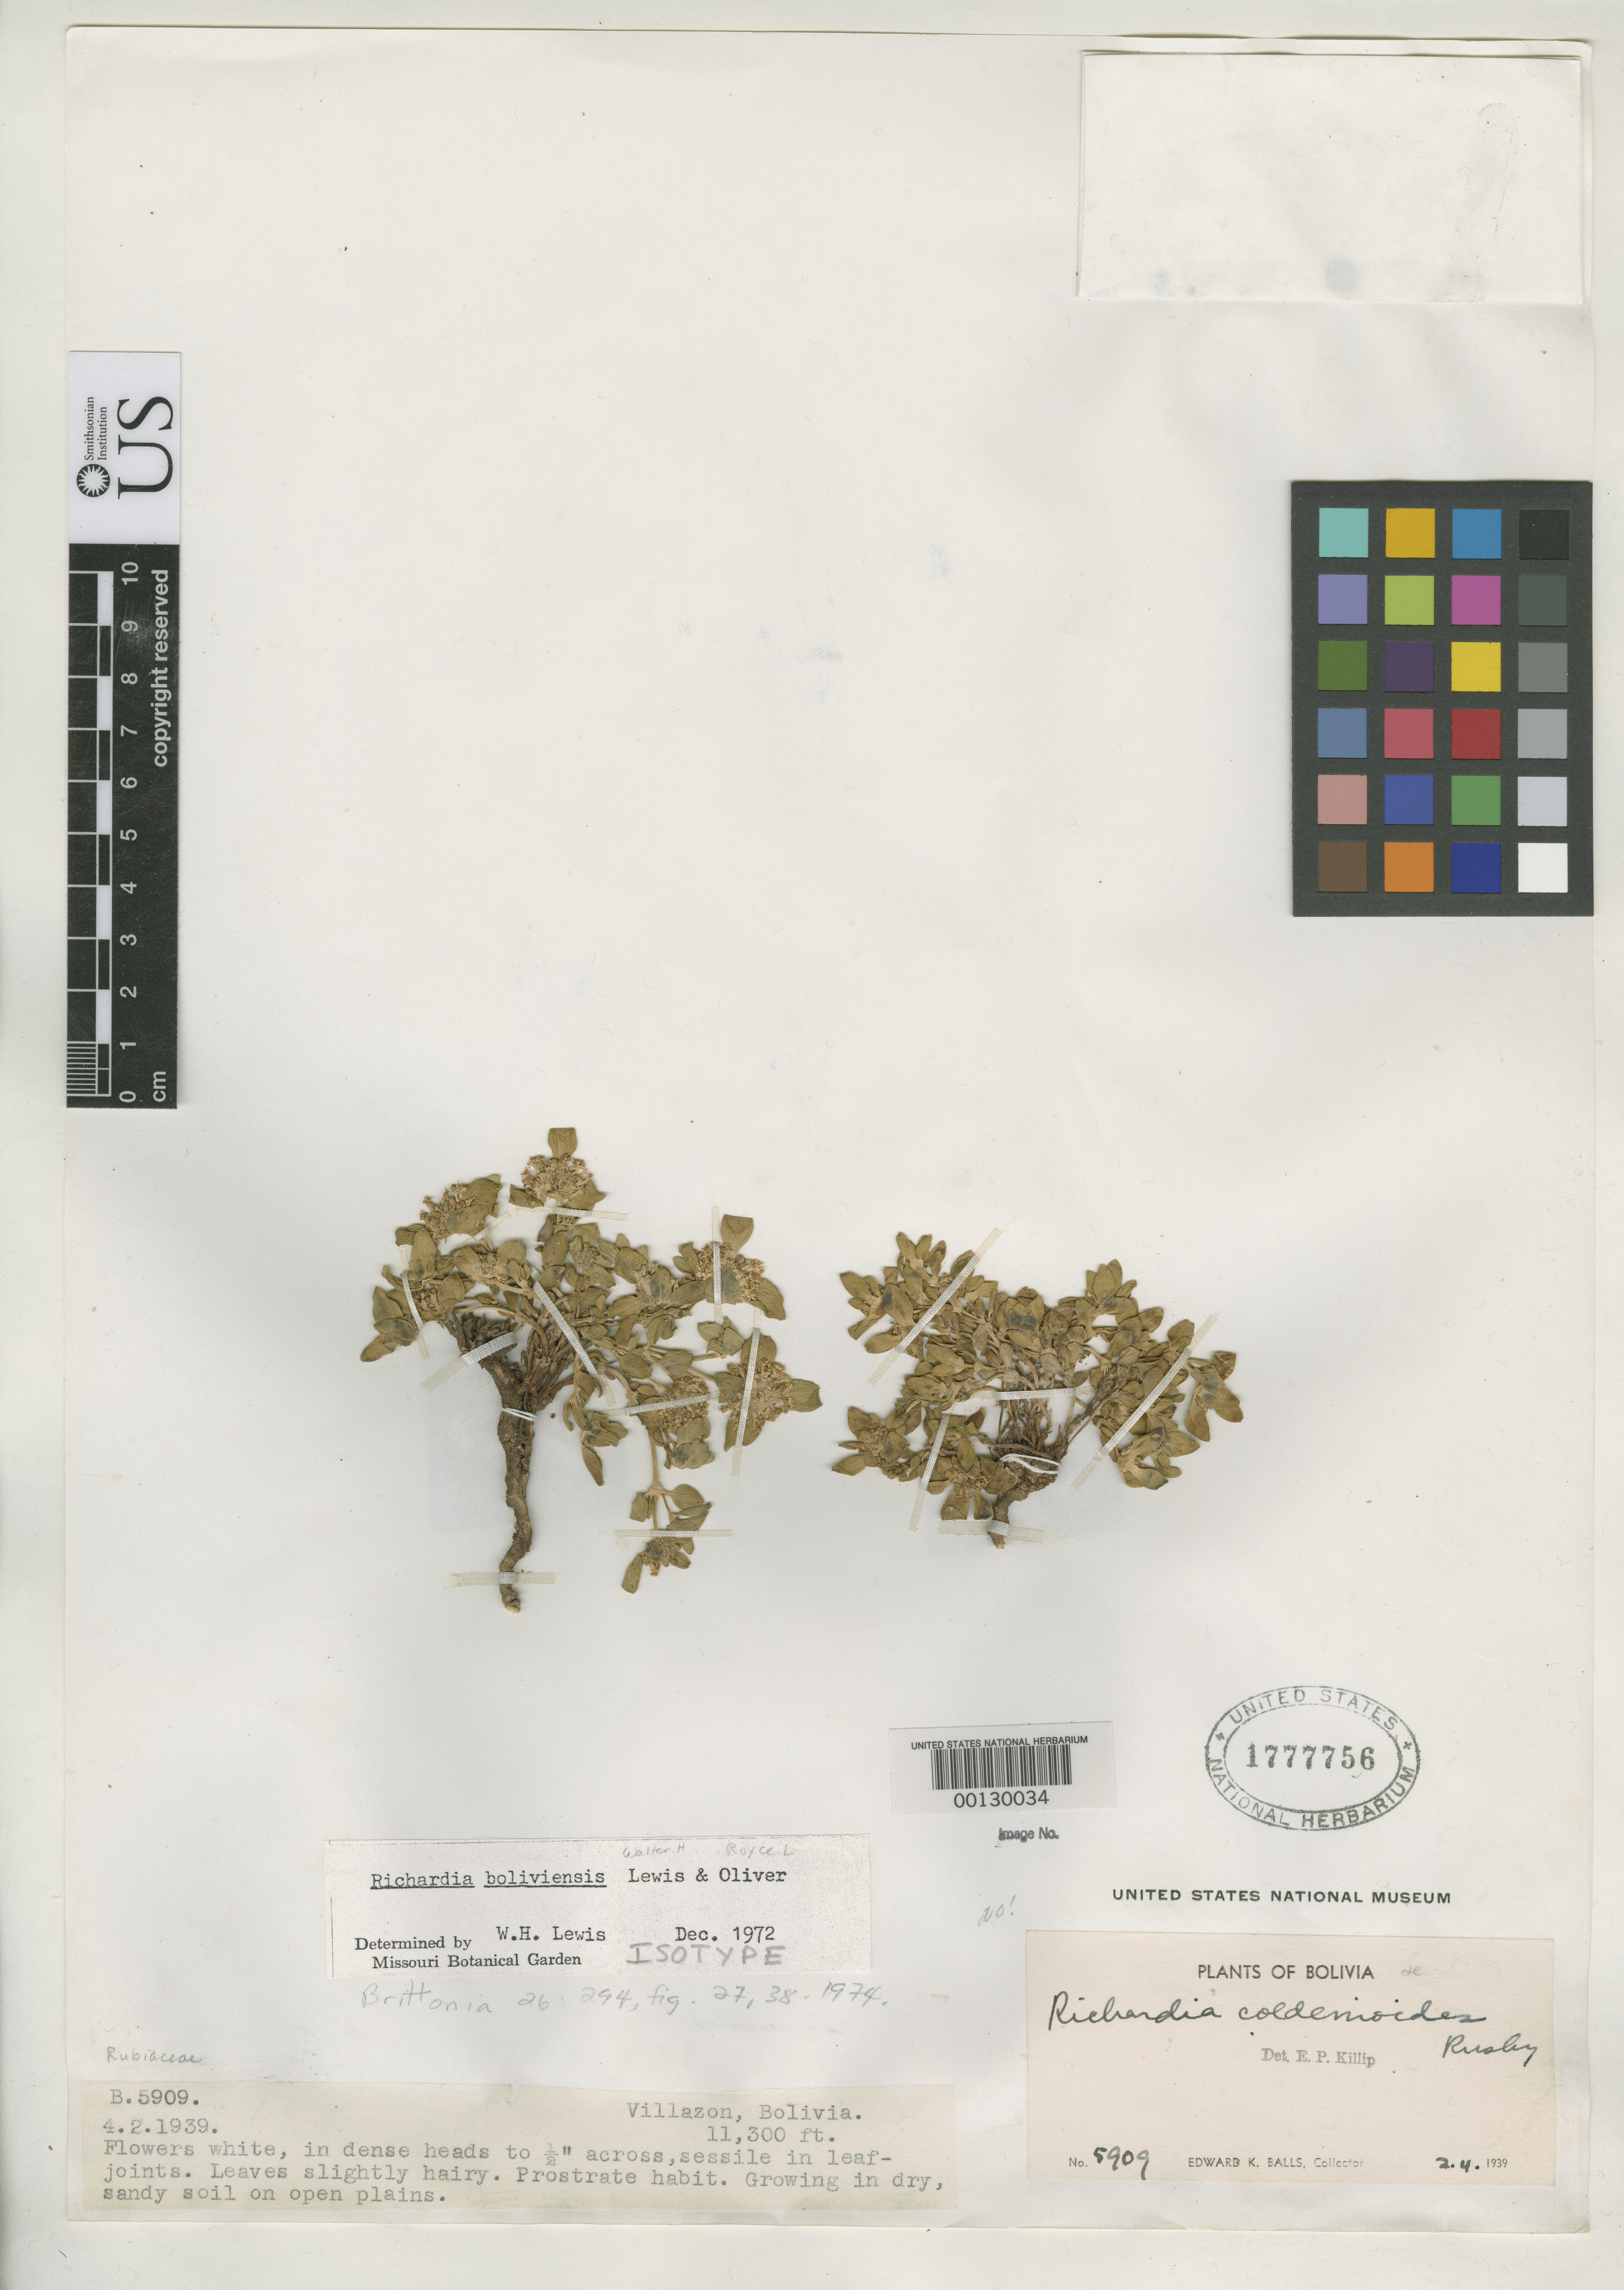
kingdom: Plantae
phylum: Tracheophyta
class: Magnoliopsida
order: Gentianales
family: Rubiaceae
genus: Richardia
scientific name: Richardia boliviensis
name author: W.H. Lewis & R.L. Oliv.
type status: Isotype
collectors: E. K. Balls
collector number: B 5909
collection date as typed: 04 Feb 1939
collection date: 1939-02-04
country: Bolivia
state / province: Potosí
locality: Villazon, dry Sandy Plains; alt. 11,300 ft.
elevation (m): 3444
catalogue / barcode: US 1777756